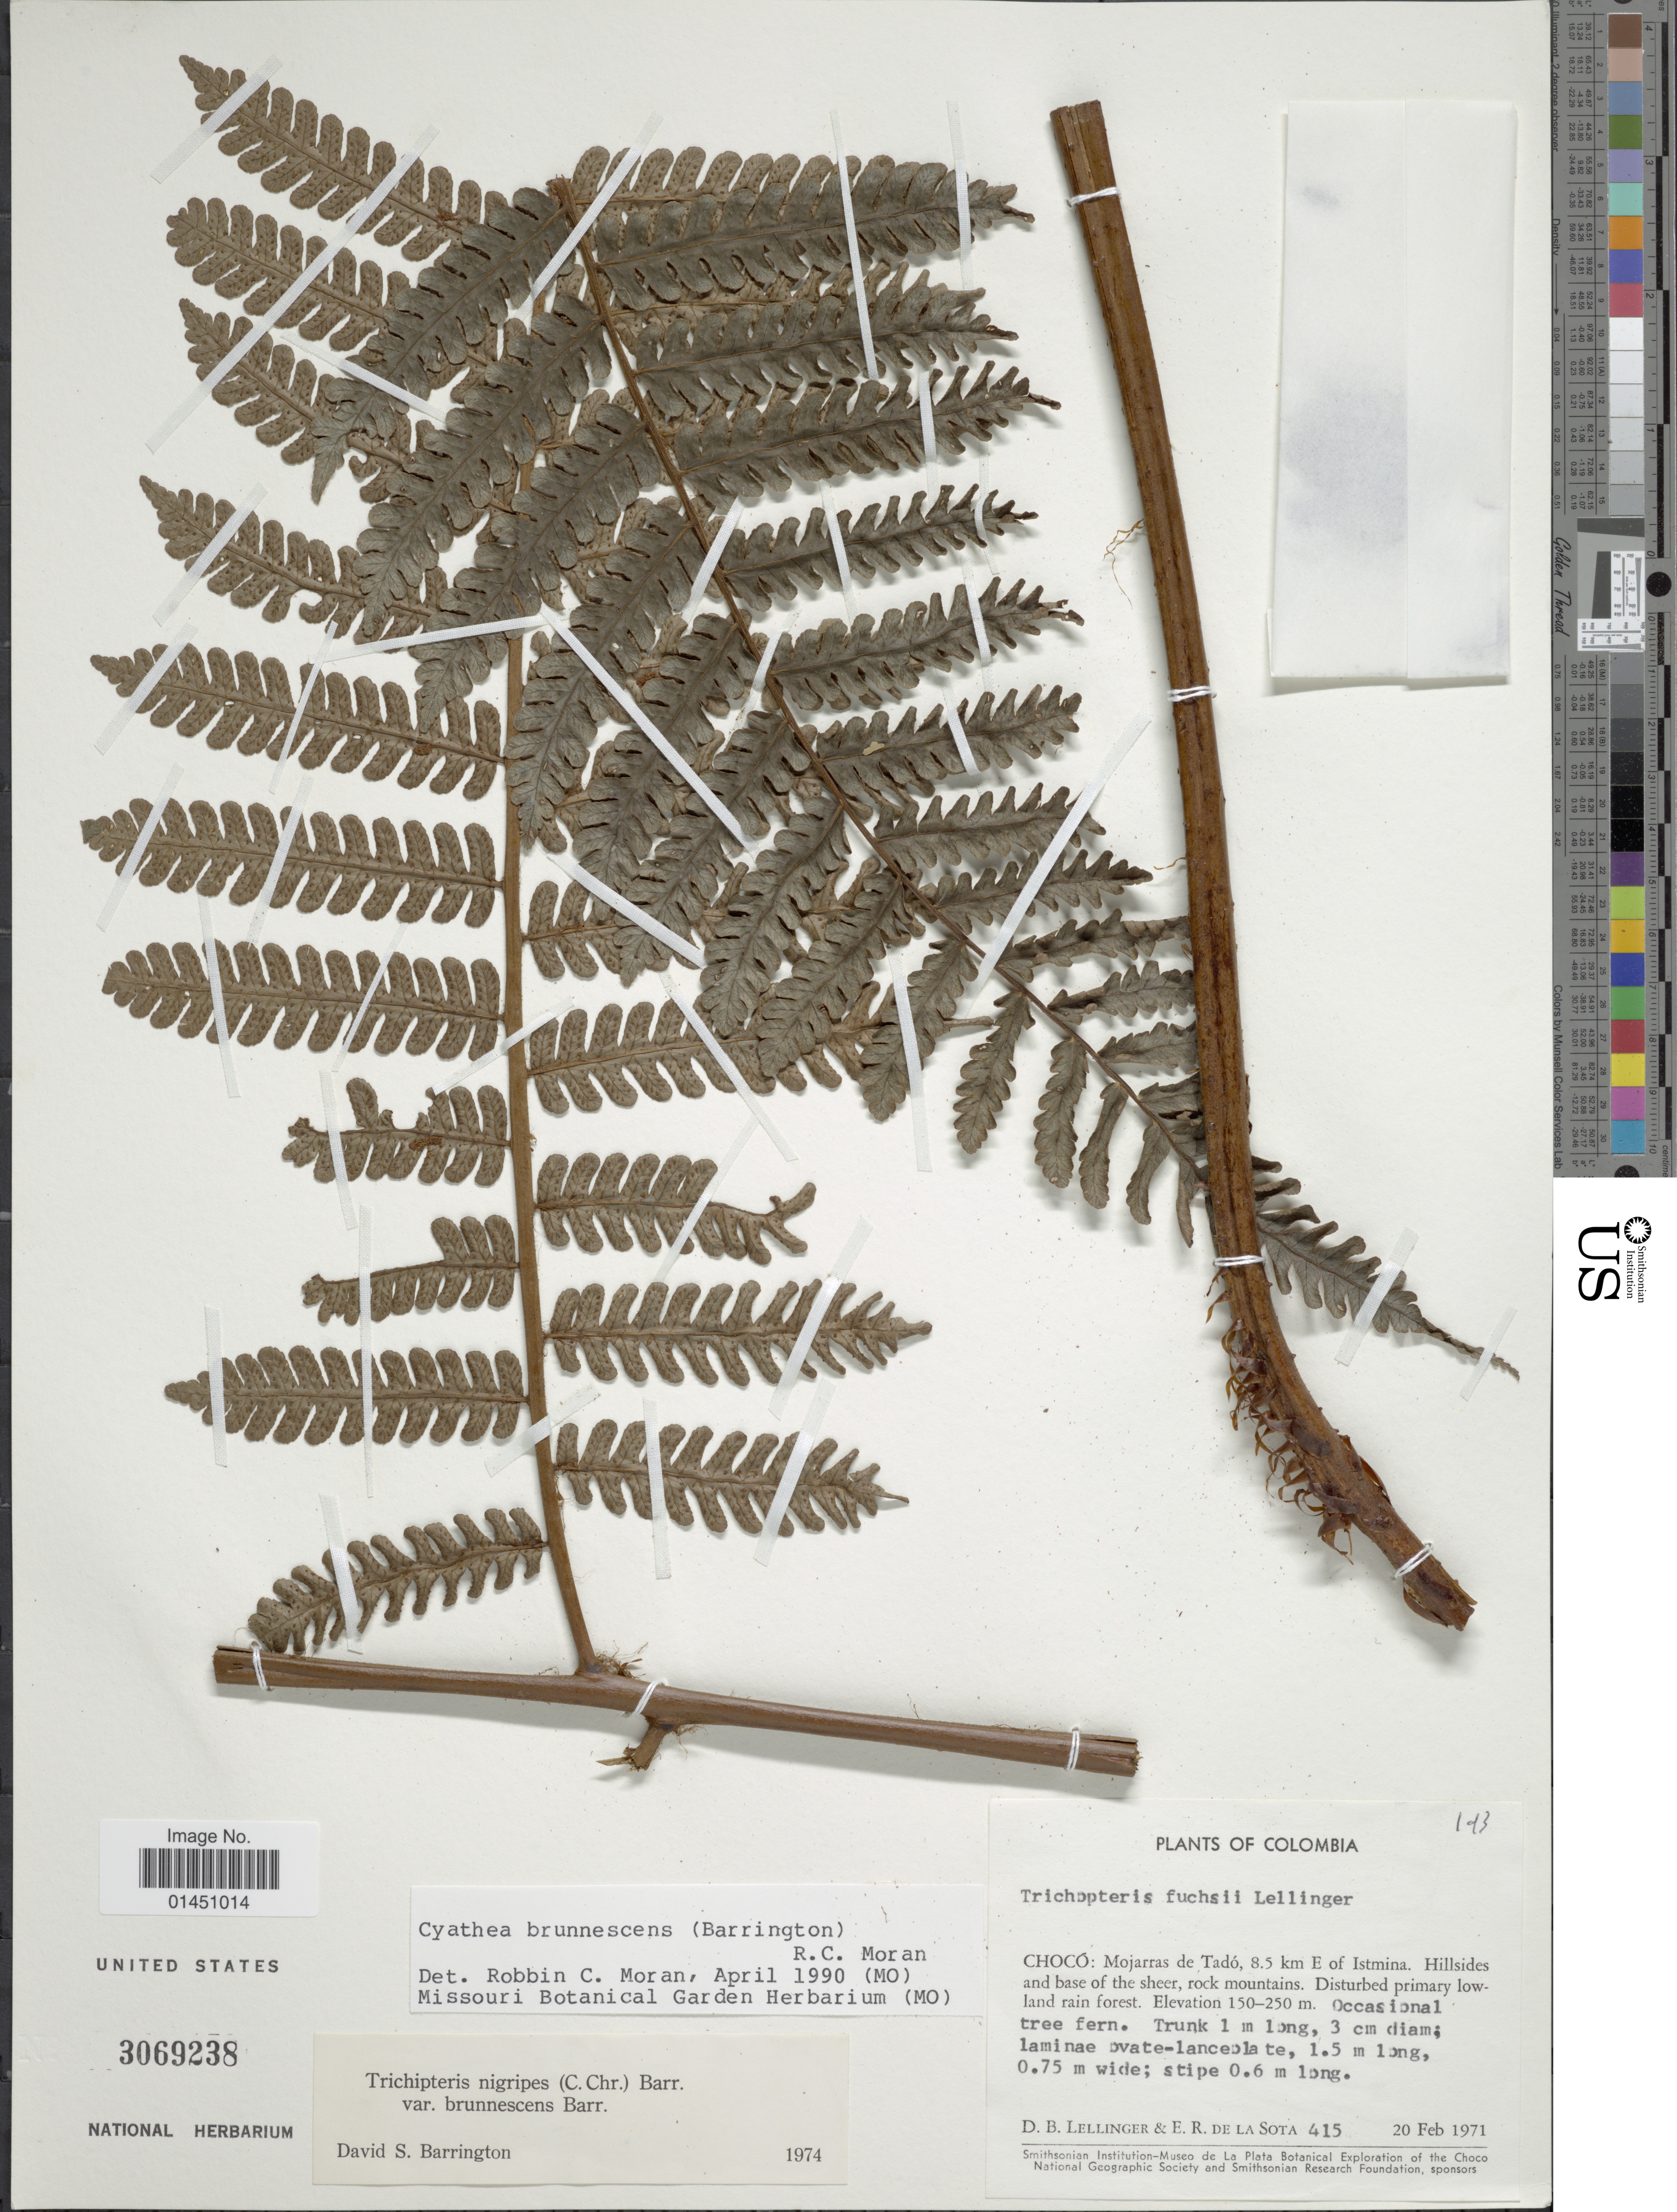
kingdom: Plantae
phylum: Tracheophyta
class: Polypodiopsida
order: Cyatheales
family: Cyatheaceae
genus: Cyathea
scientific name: Cyathea brunnescens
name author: (Barrington) R.C. Moran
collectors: D. B. Lellinger & E. R. de la Sota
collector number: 415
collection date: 1971-02-20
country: Colombia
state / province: Chocó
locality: Mojarras de Tado, 8.5 km W of Istmina.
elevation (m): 150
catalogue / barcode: US 3069238